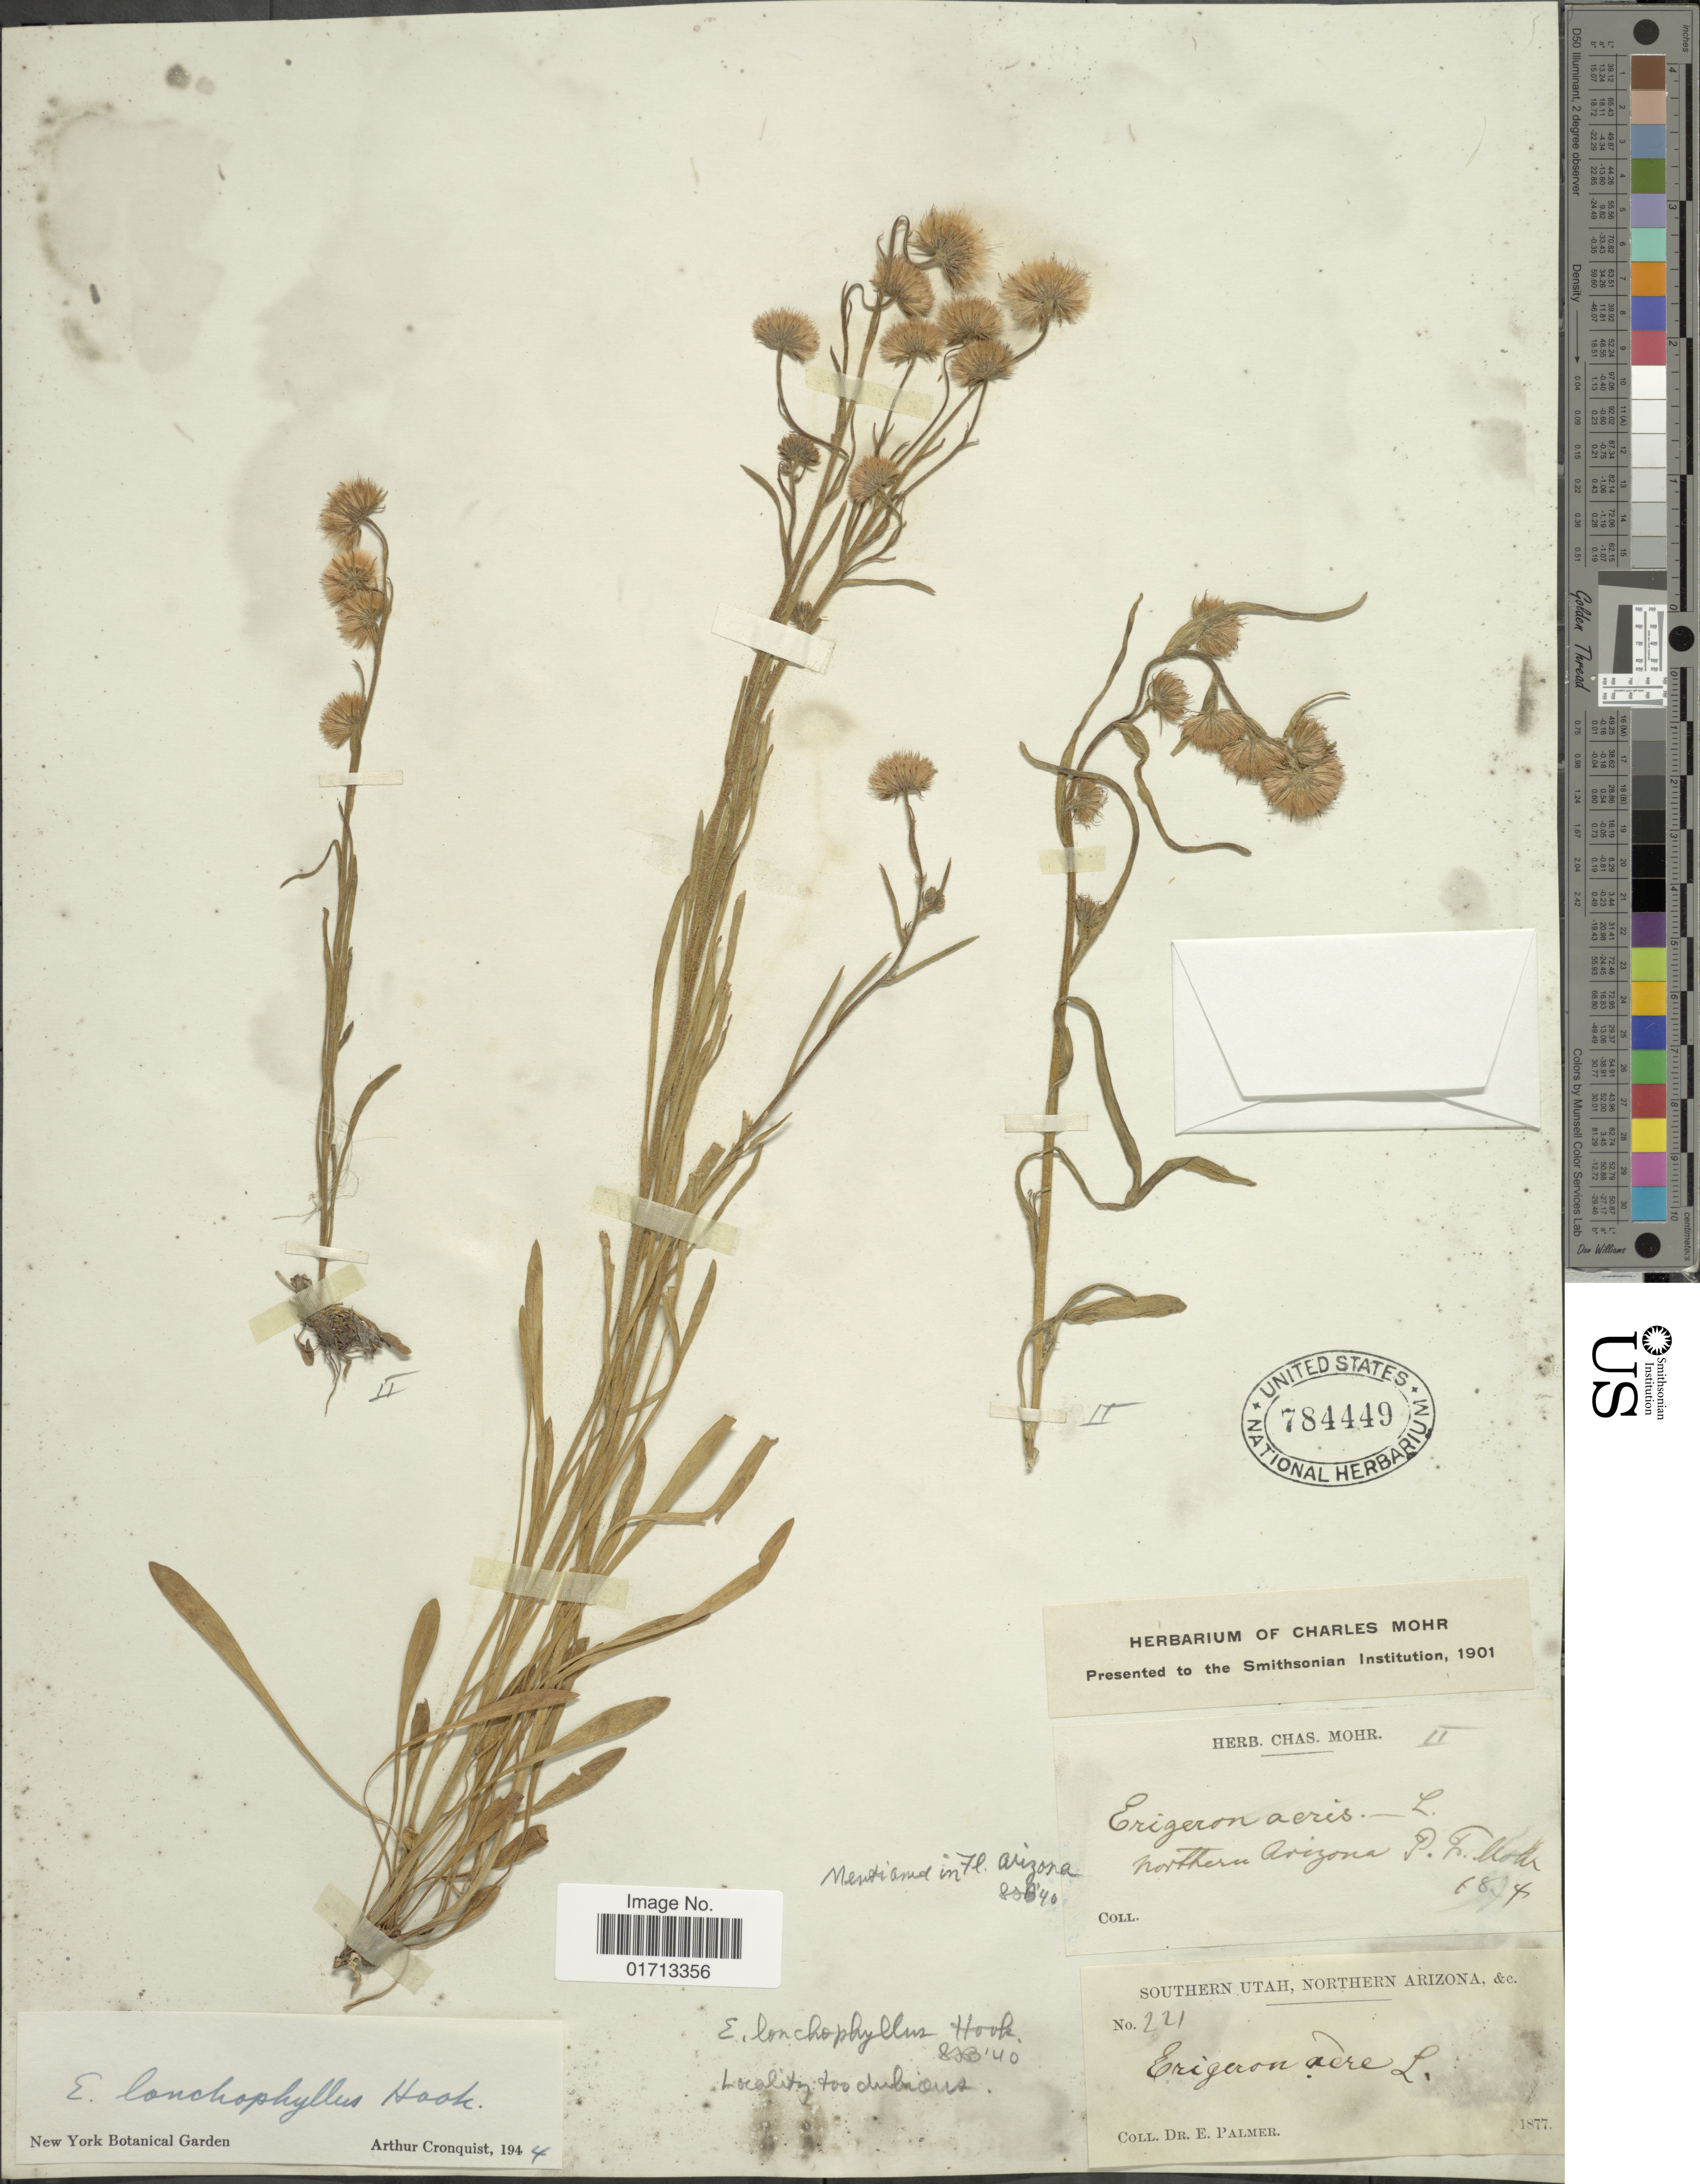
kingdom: Plantae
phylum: Tracheophyta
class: Magnoliopsida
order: Asterales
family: Asteraceae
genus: Erigeron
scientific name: Erigeron lonchophyllus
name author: Hook.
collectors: E. Palmer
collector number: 221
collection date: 1877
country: United States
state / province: Arizona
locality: Northern Arizona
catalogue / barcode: US 784449